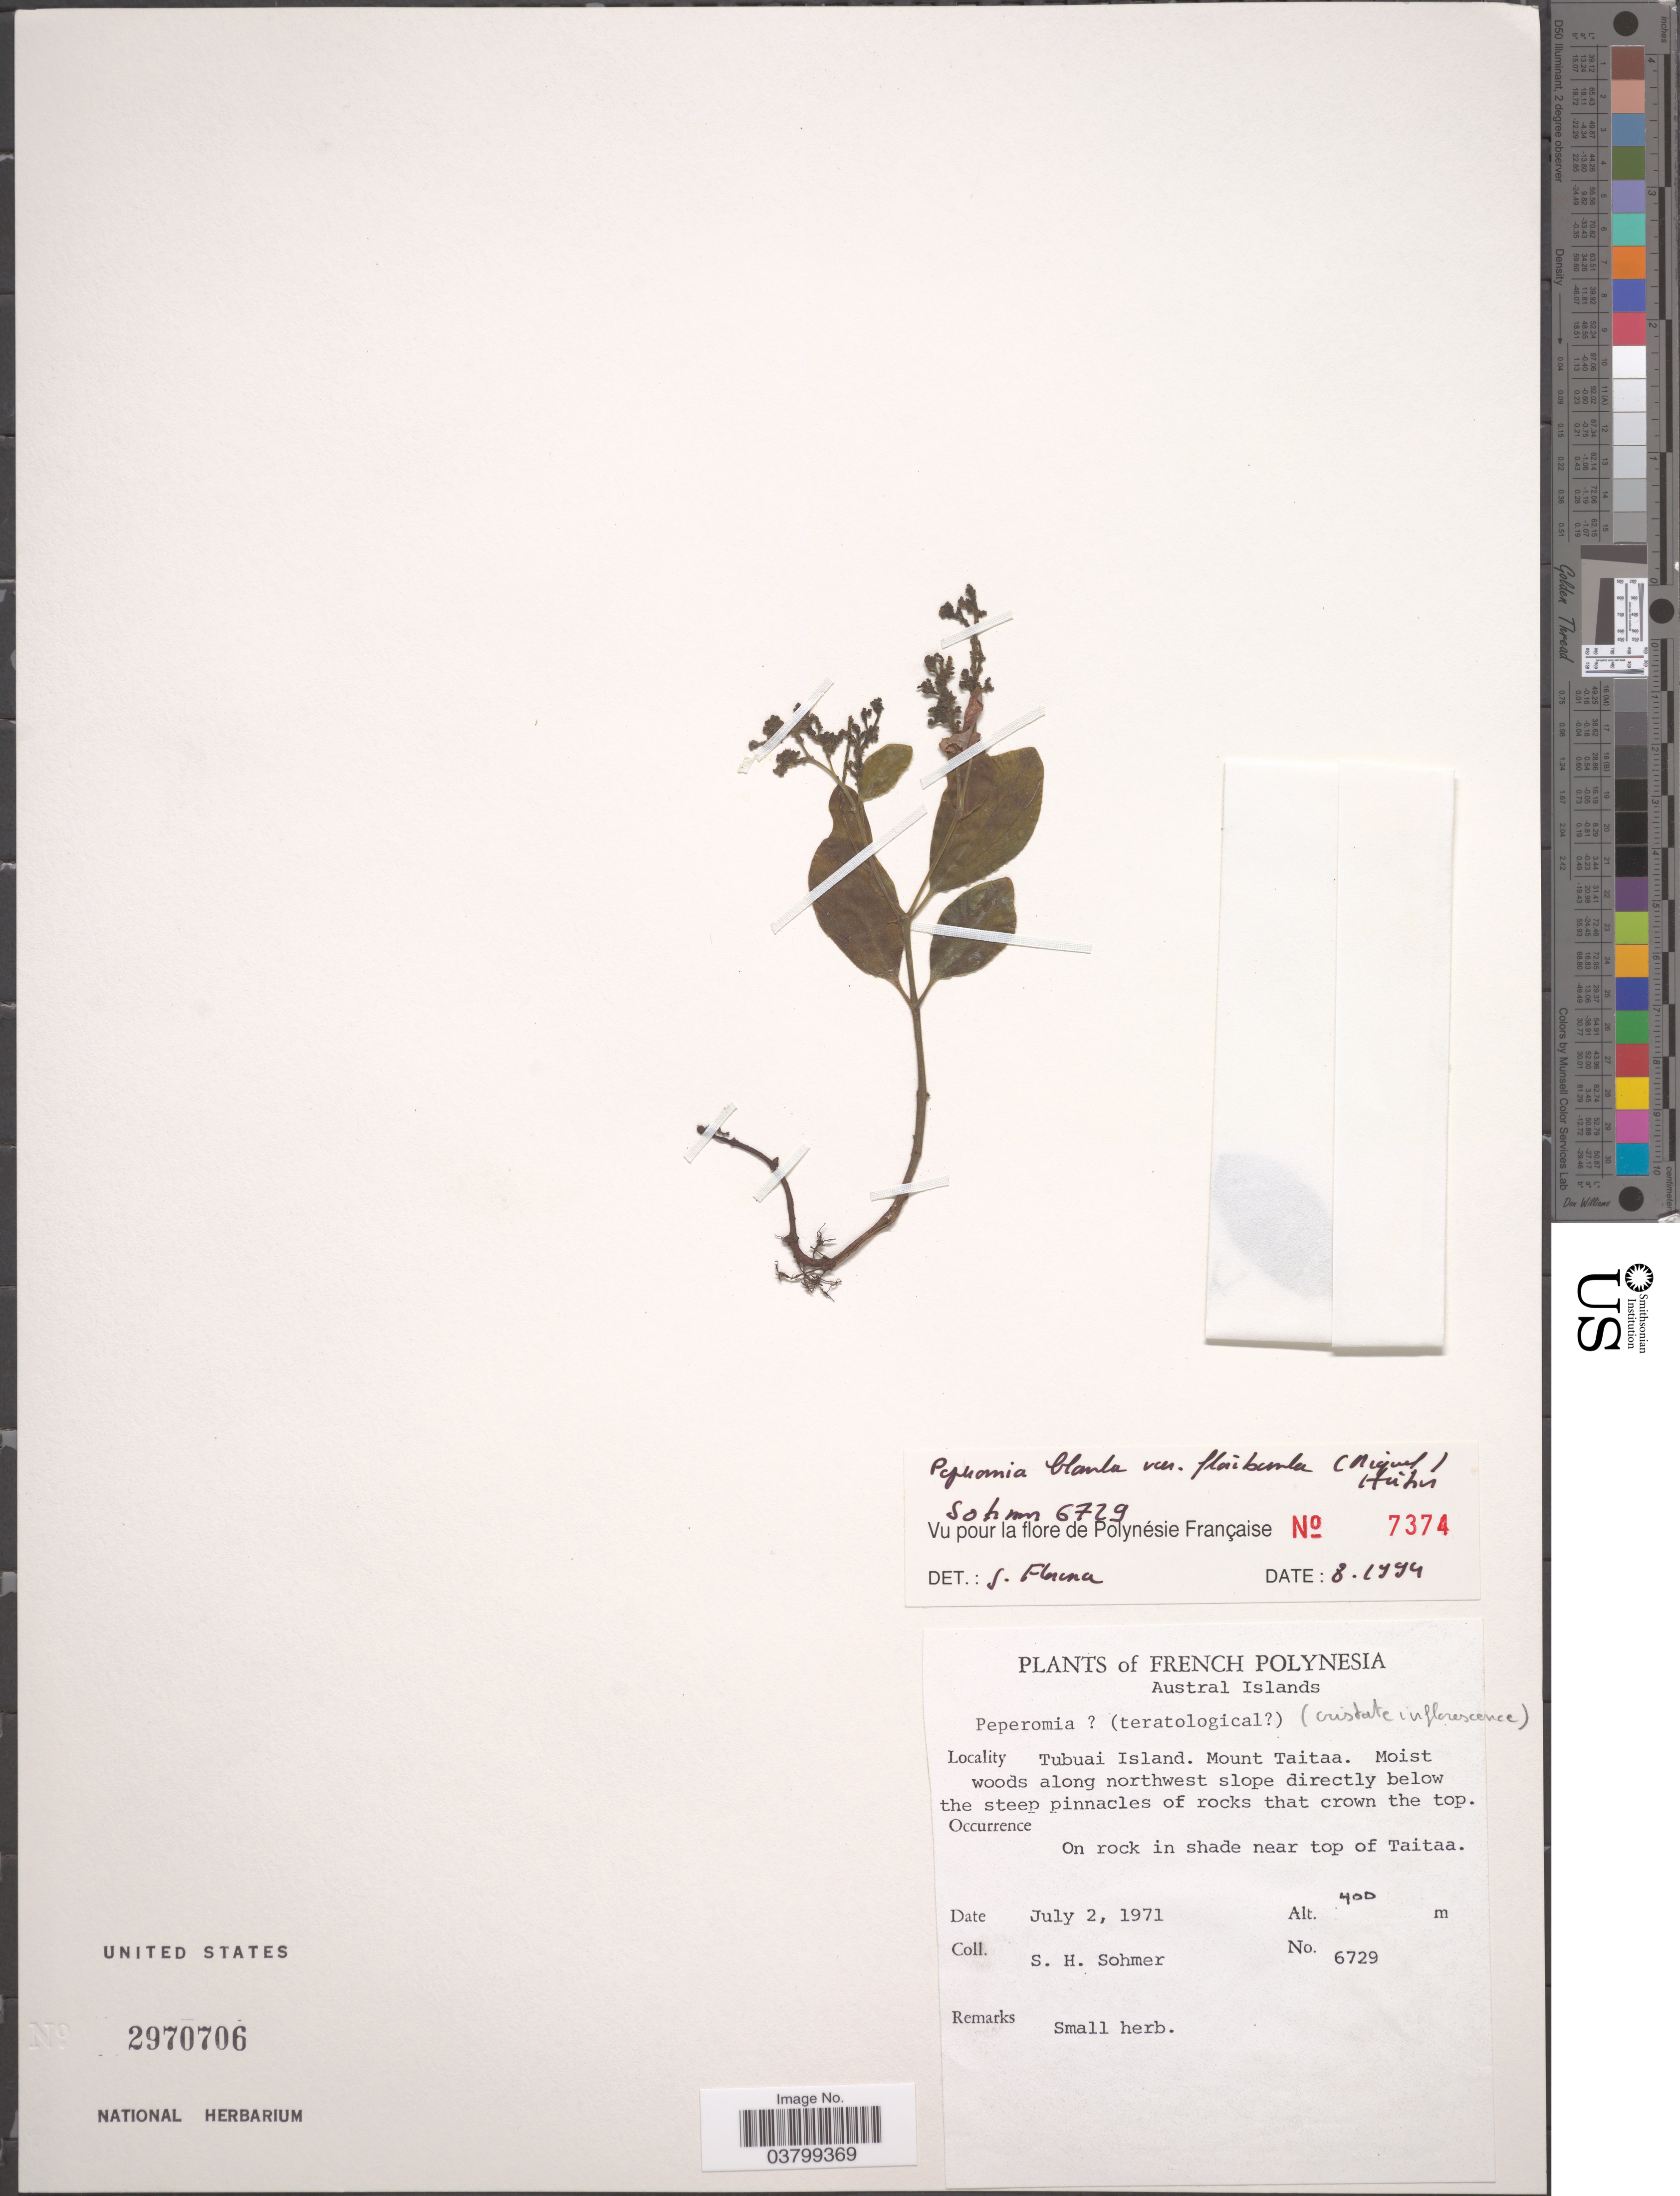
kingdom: Plantae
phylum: Tracheophyta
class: Magnoliopsida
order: Piperales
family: Piperaceae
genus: Peperomia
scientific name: Peperomia leptostachya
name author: Hook. & Arn.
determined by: Wagner, W. L., (BOT), Smithsonian Institution - National Museum of Natural History (UNITED STATES)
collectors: S. H. Sohmer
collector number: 6729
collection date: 1971-07-02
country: French Polynesia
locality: Austral Islands. Tubuai Island. Mount Taitaa. Moist woods along northwest slope directly below the steep pinnacles of rocks that crown the top. On rock in shade near top of Taitaa.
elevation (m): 400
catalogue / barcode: US 2970706